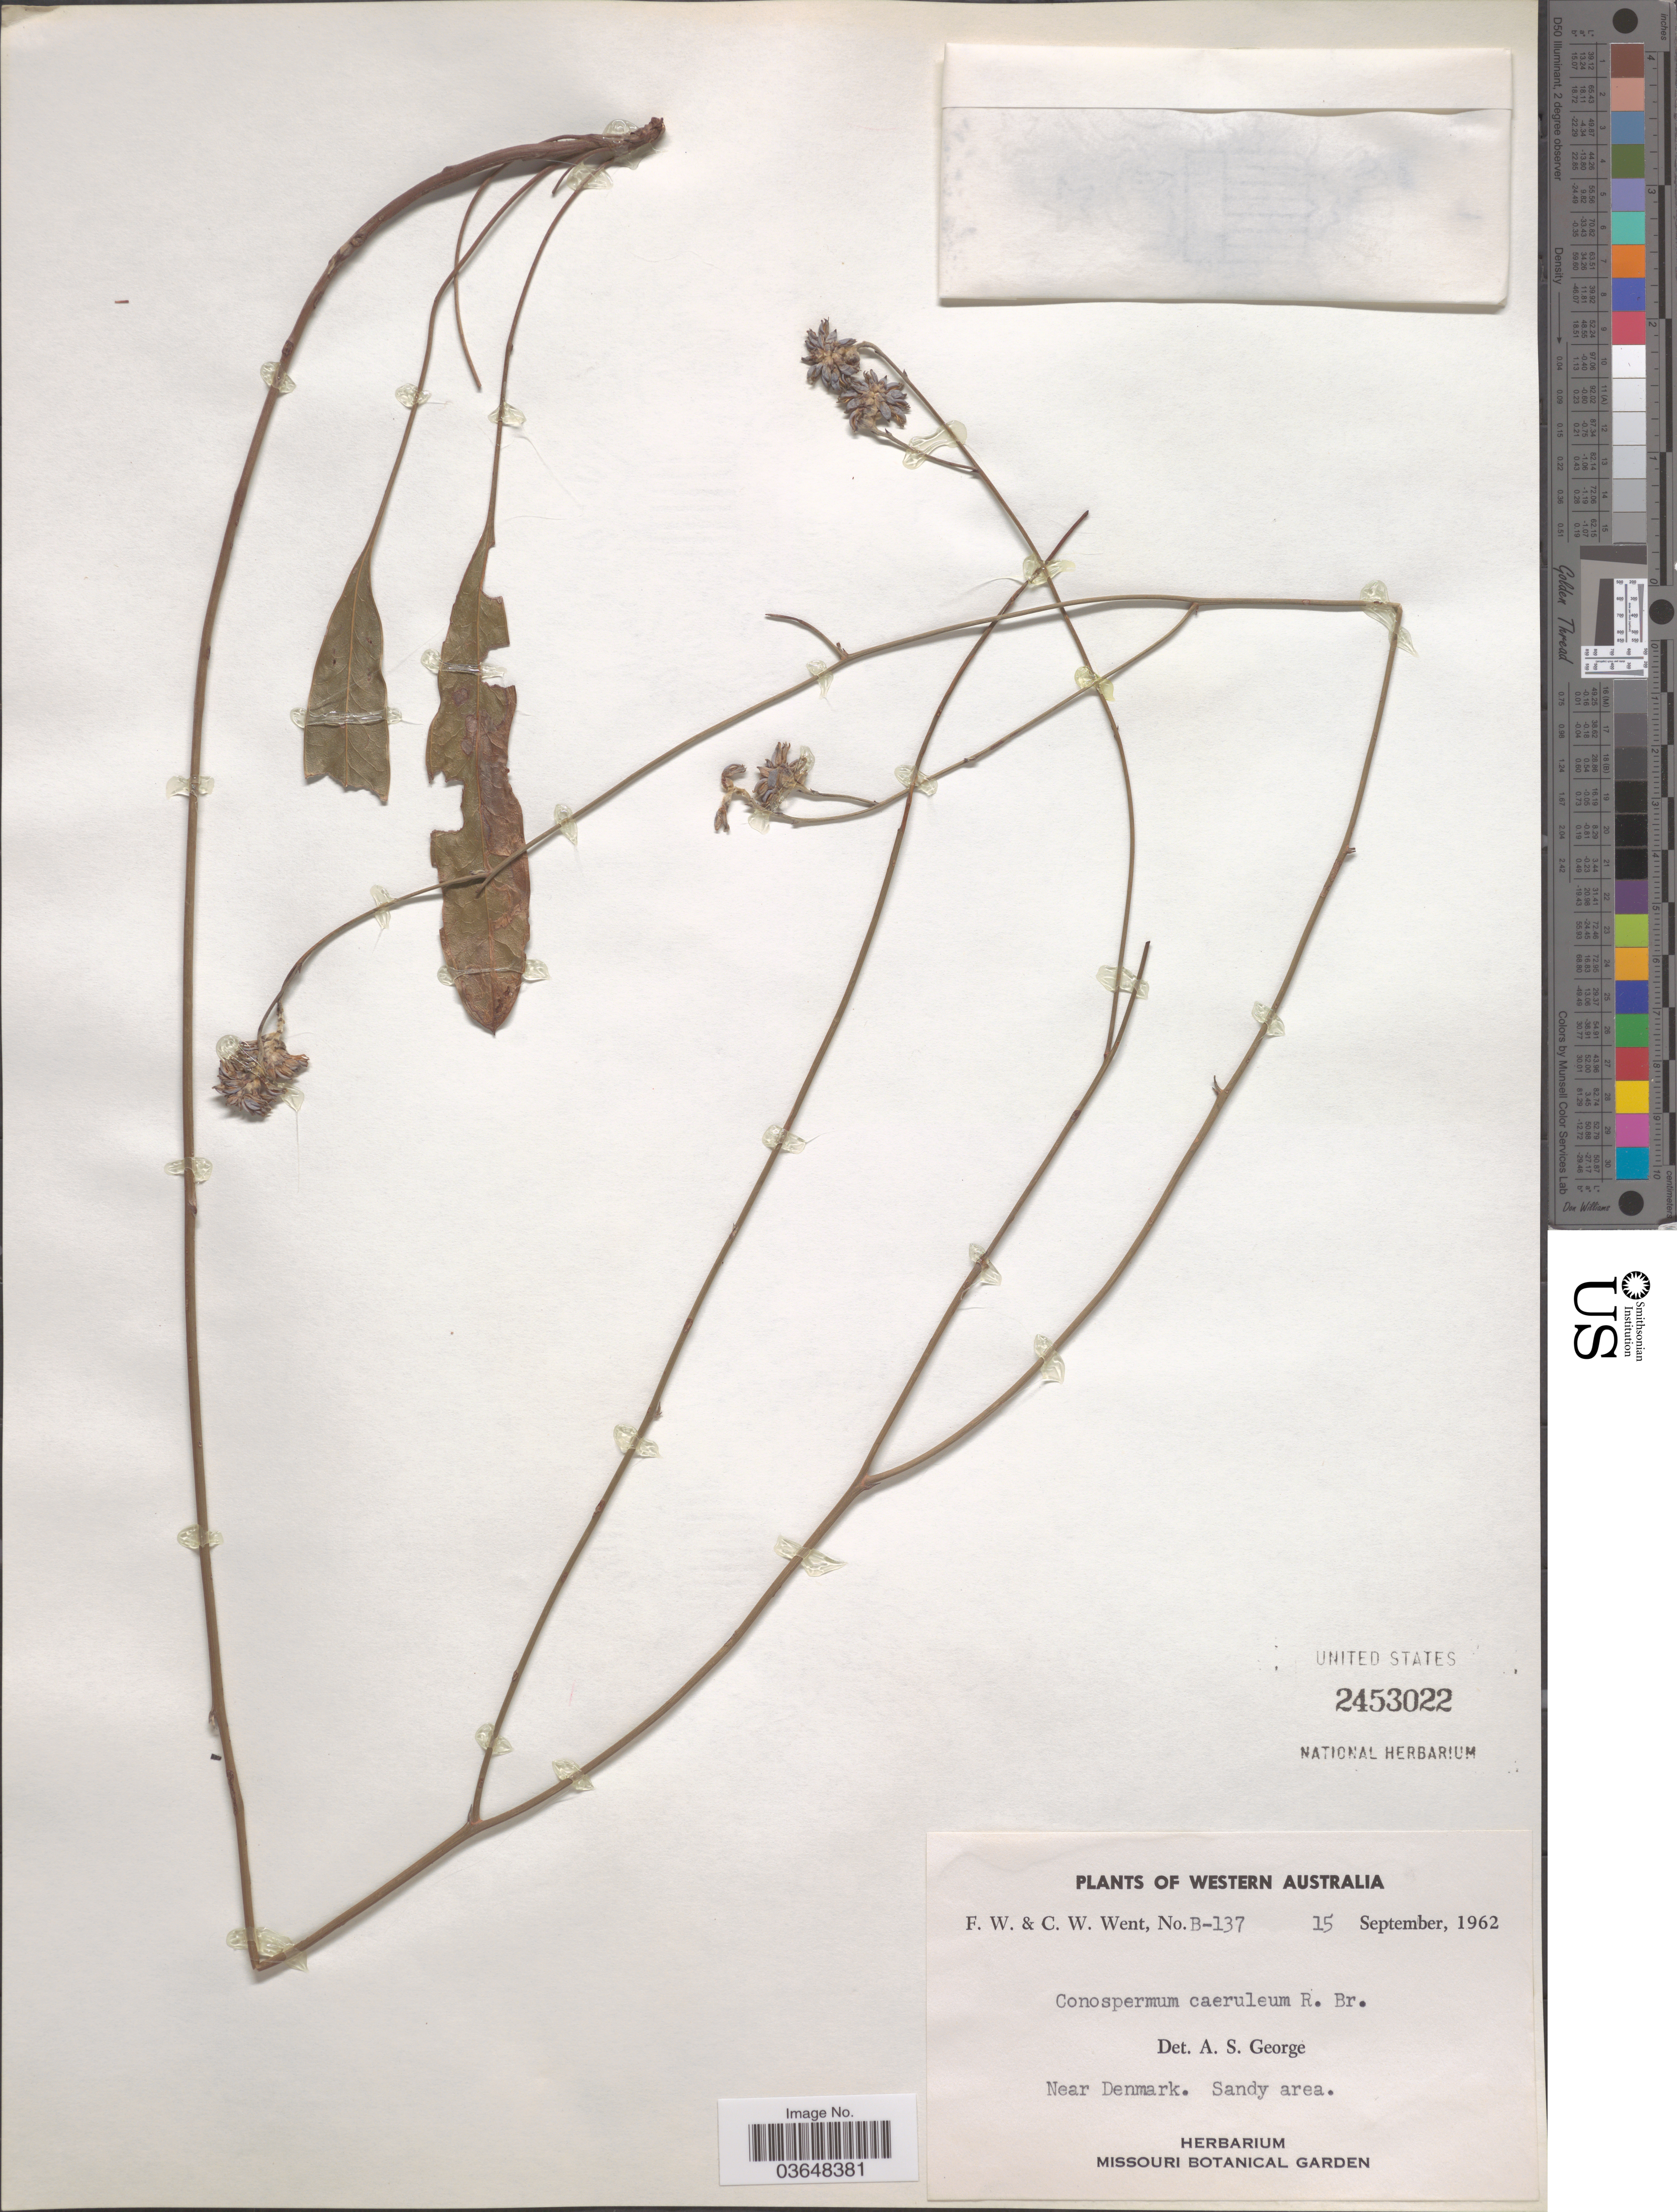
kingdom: Plantae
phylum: Tracheophyta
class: Magnoliopsida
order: Proteales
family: Proteaceae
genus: Conospermum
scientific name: Conospermum caeruleum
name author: R. Br.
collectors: F. W. Went & C. W. Went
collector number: B-137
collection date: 1962-09-15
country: Australia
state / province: Western Australia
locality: Near Denmark.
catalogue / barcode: US 2453022